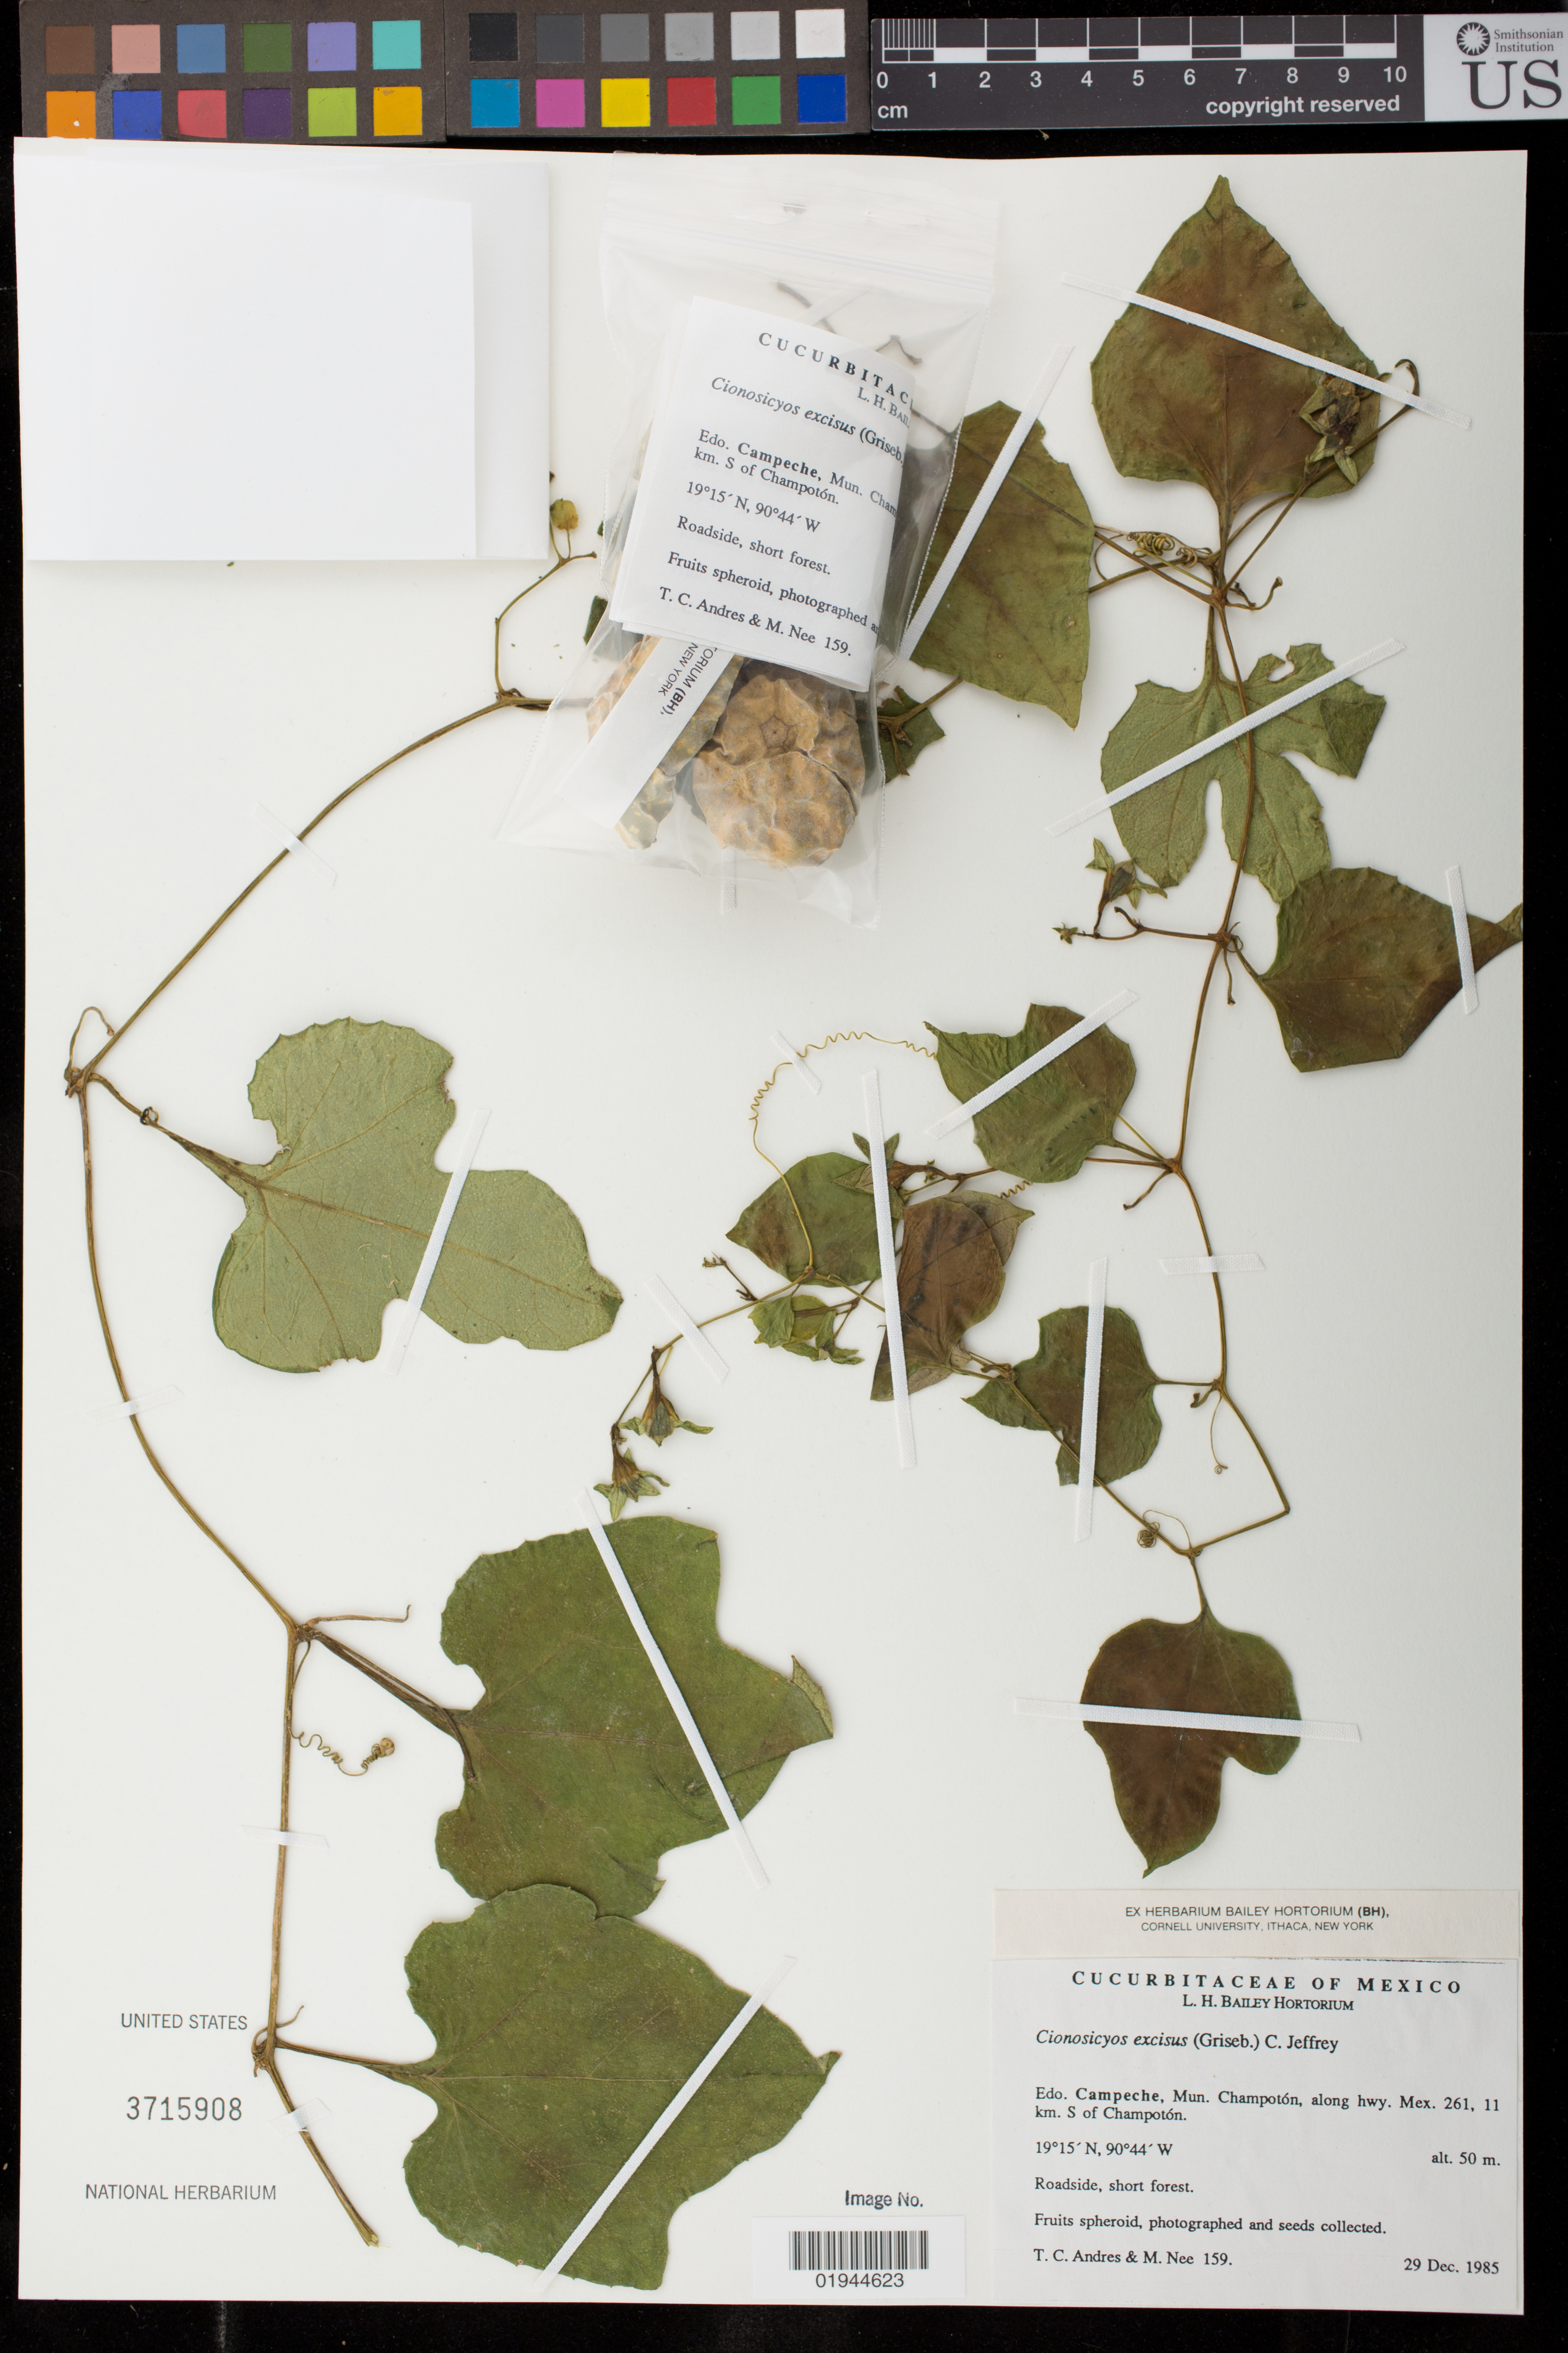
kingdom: Plantae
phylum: Tracheophyta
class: Magnoliopsida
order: Cucurbitales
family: Cucurbitaceae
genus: Cionosicys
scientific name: Cionosicys excisus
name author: (Griseb.) C. Jeffrey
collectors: T. C. Andres & M. Nee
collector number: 159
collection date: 1985-12-29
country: Mexico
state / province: Campeche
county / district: Champotón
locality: Along hwy. Mex. 261, 11 km. S of Champotón.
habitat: roadside, short forest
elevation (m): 50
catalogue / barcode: US 3715908